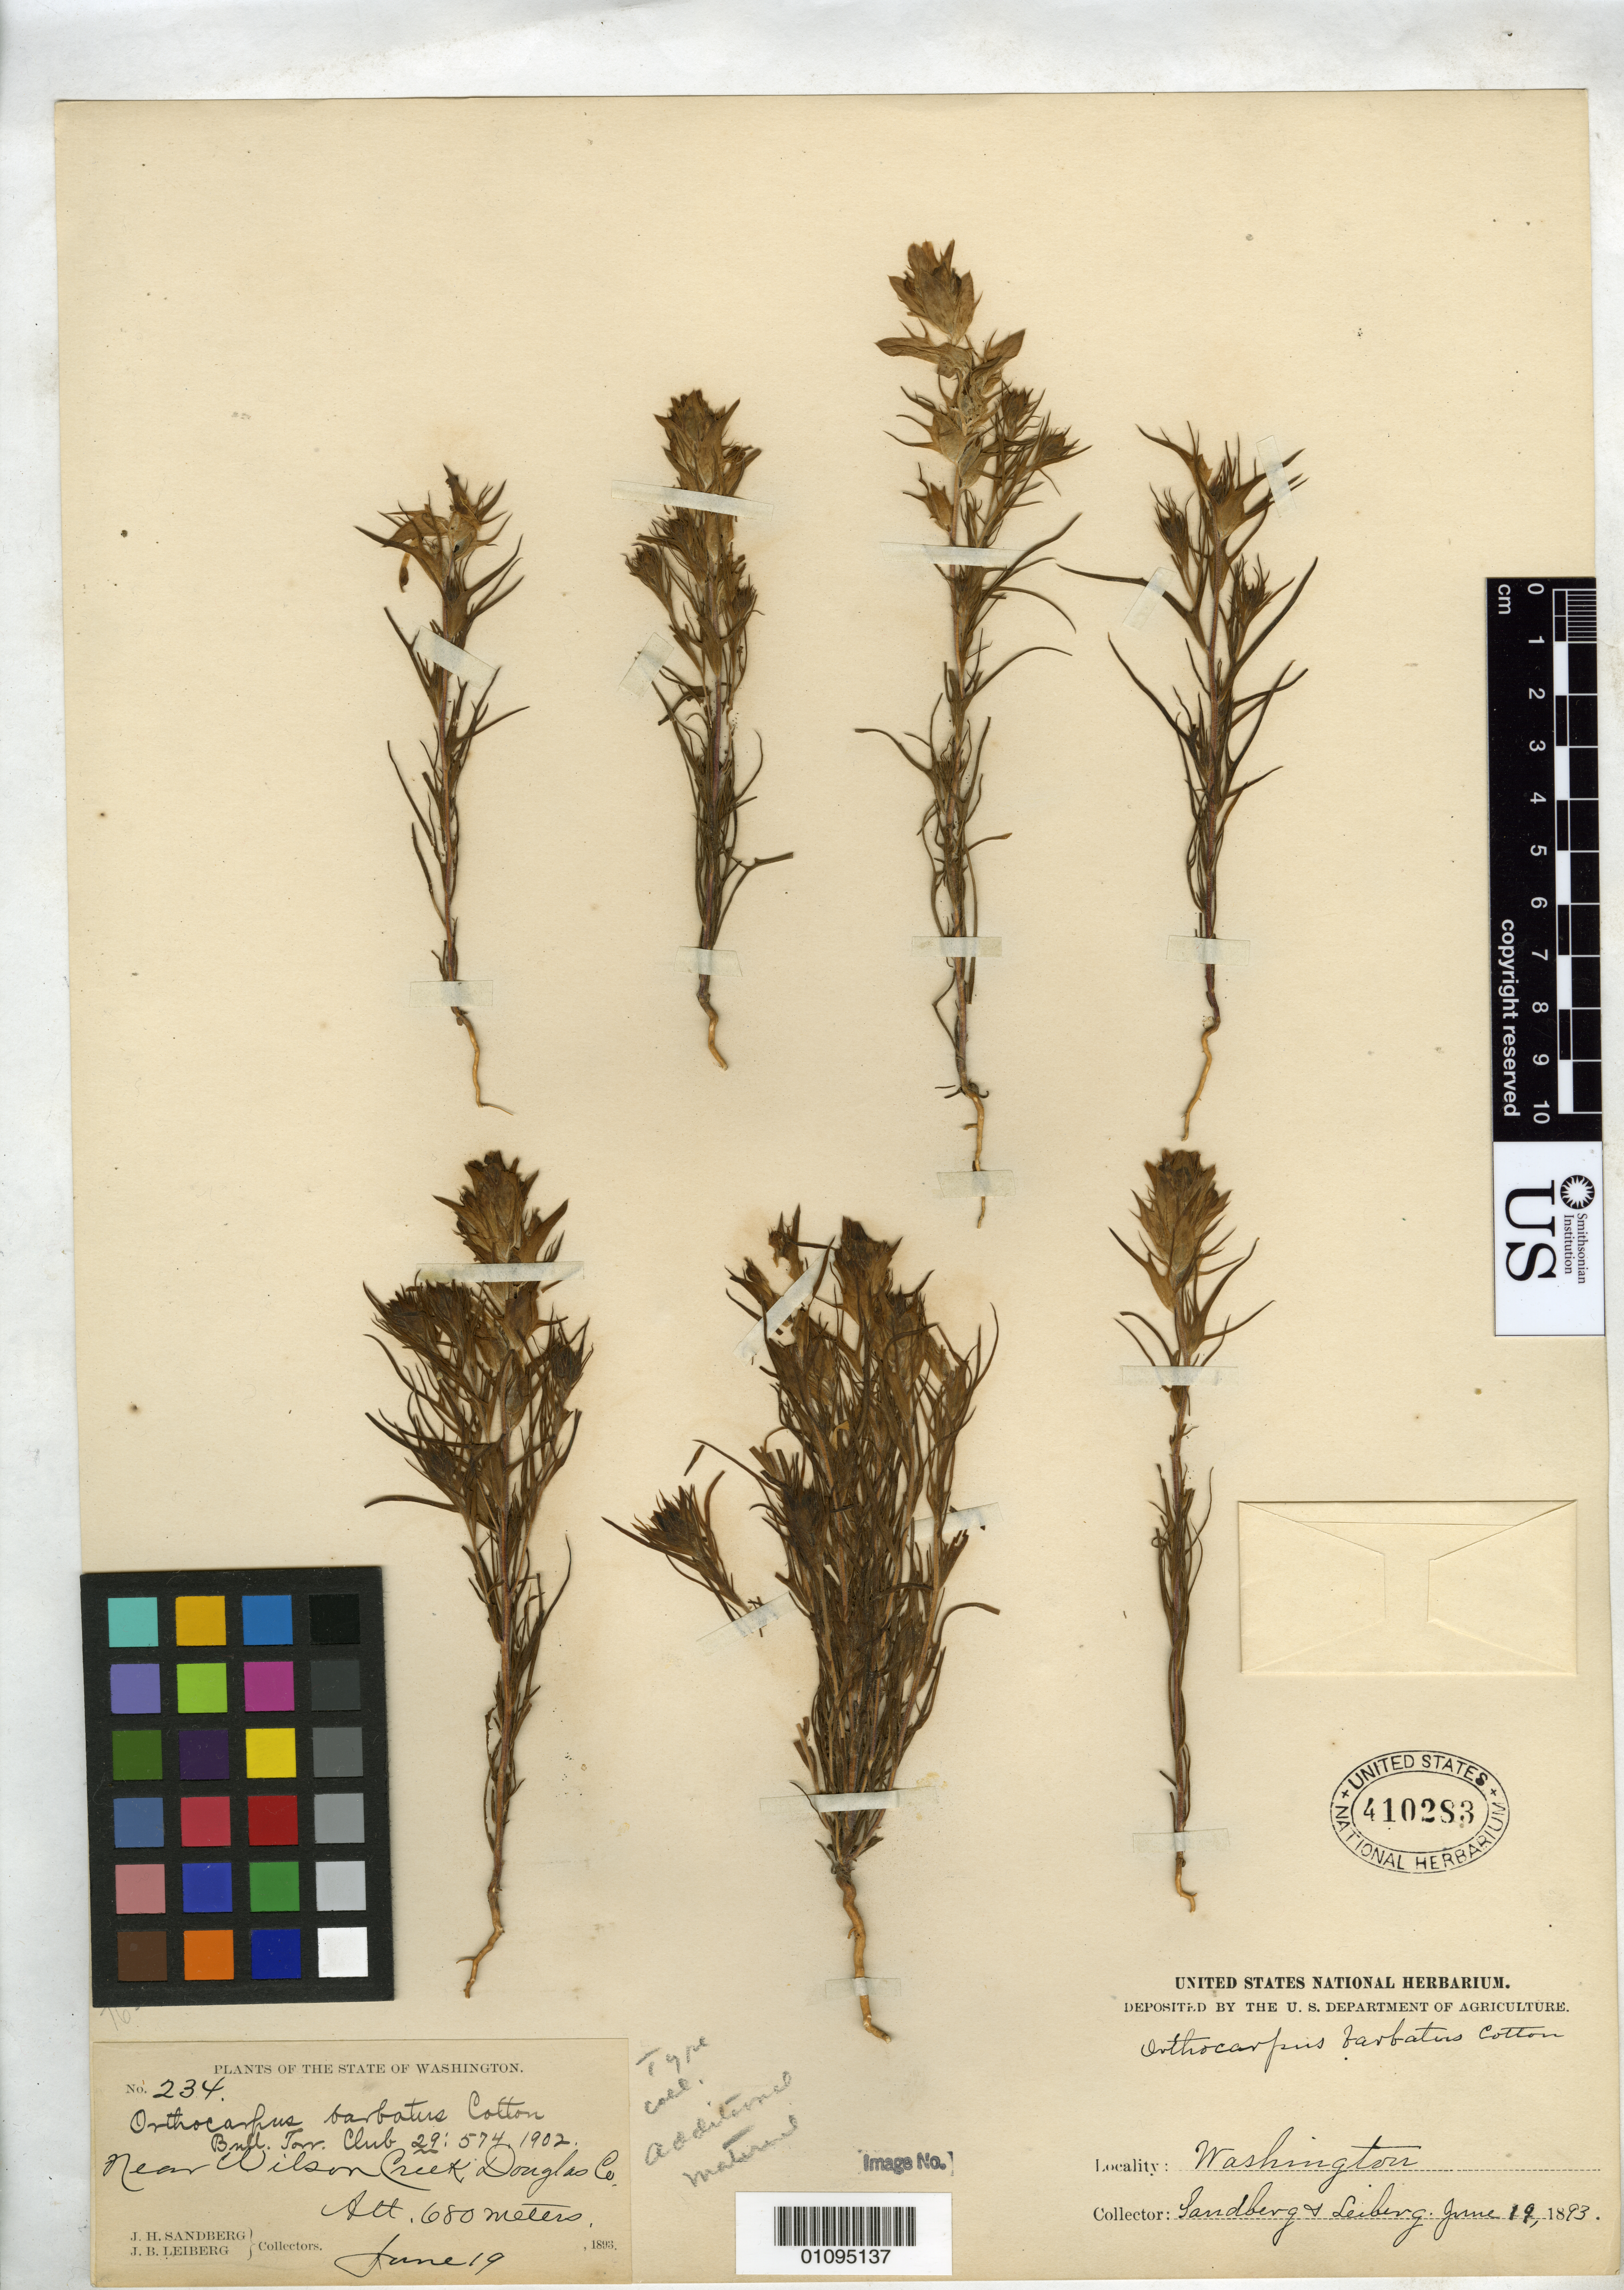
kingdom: Plantae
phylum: Tracheophyta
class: Magnoliopsida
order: Lamiales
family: Orobanchaceae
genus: Orthocarpus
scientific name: Orthocarpus barbatus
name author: J.S. Cotton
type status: Isotype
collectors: J. H. Sandberg & J. Leiberg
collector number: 234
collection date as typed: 19 Jun 1893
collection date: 1893-06-19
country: United States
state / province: Washington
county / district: Douglas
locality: Near Wilson Creek, Douglas Co.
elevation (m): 680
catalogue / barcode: US 410283